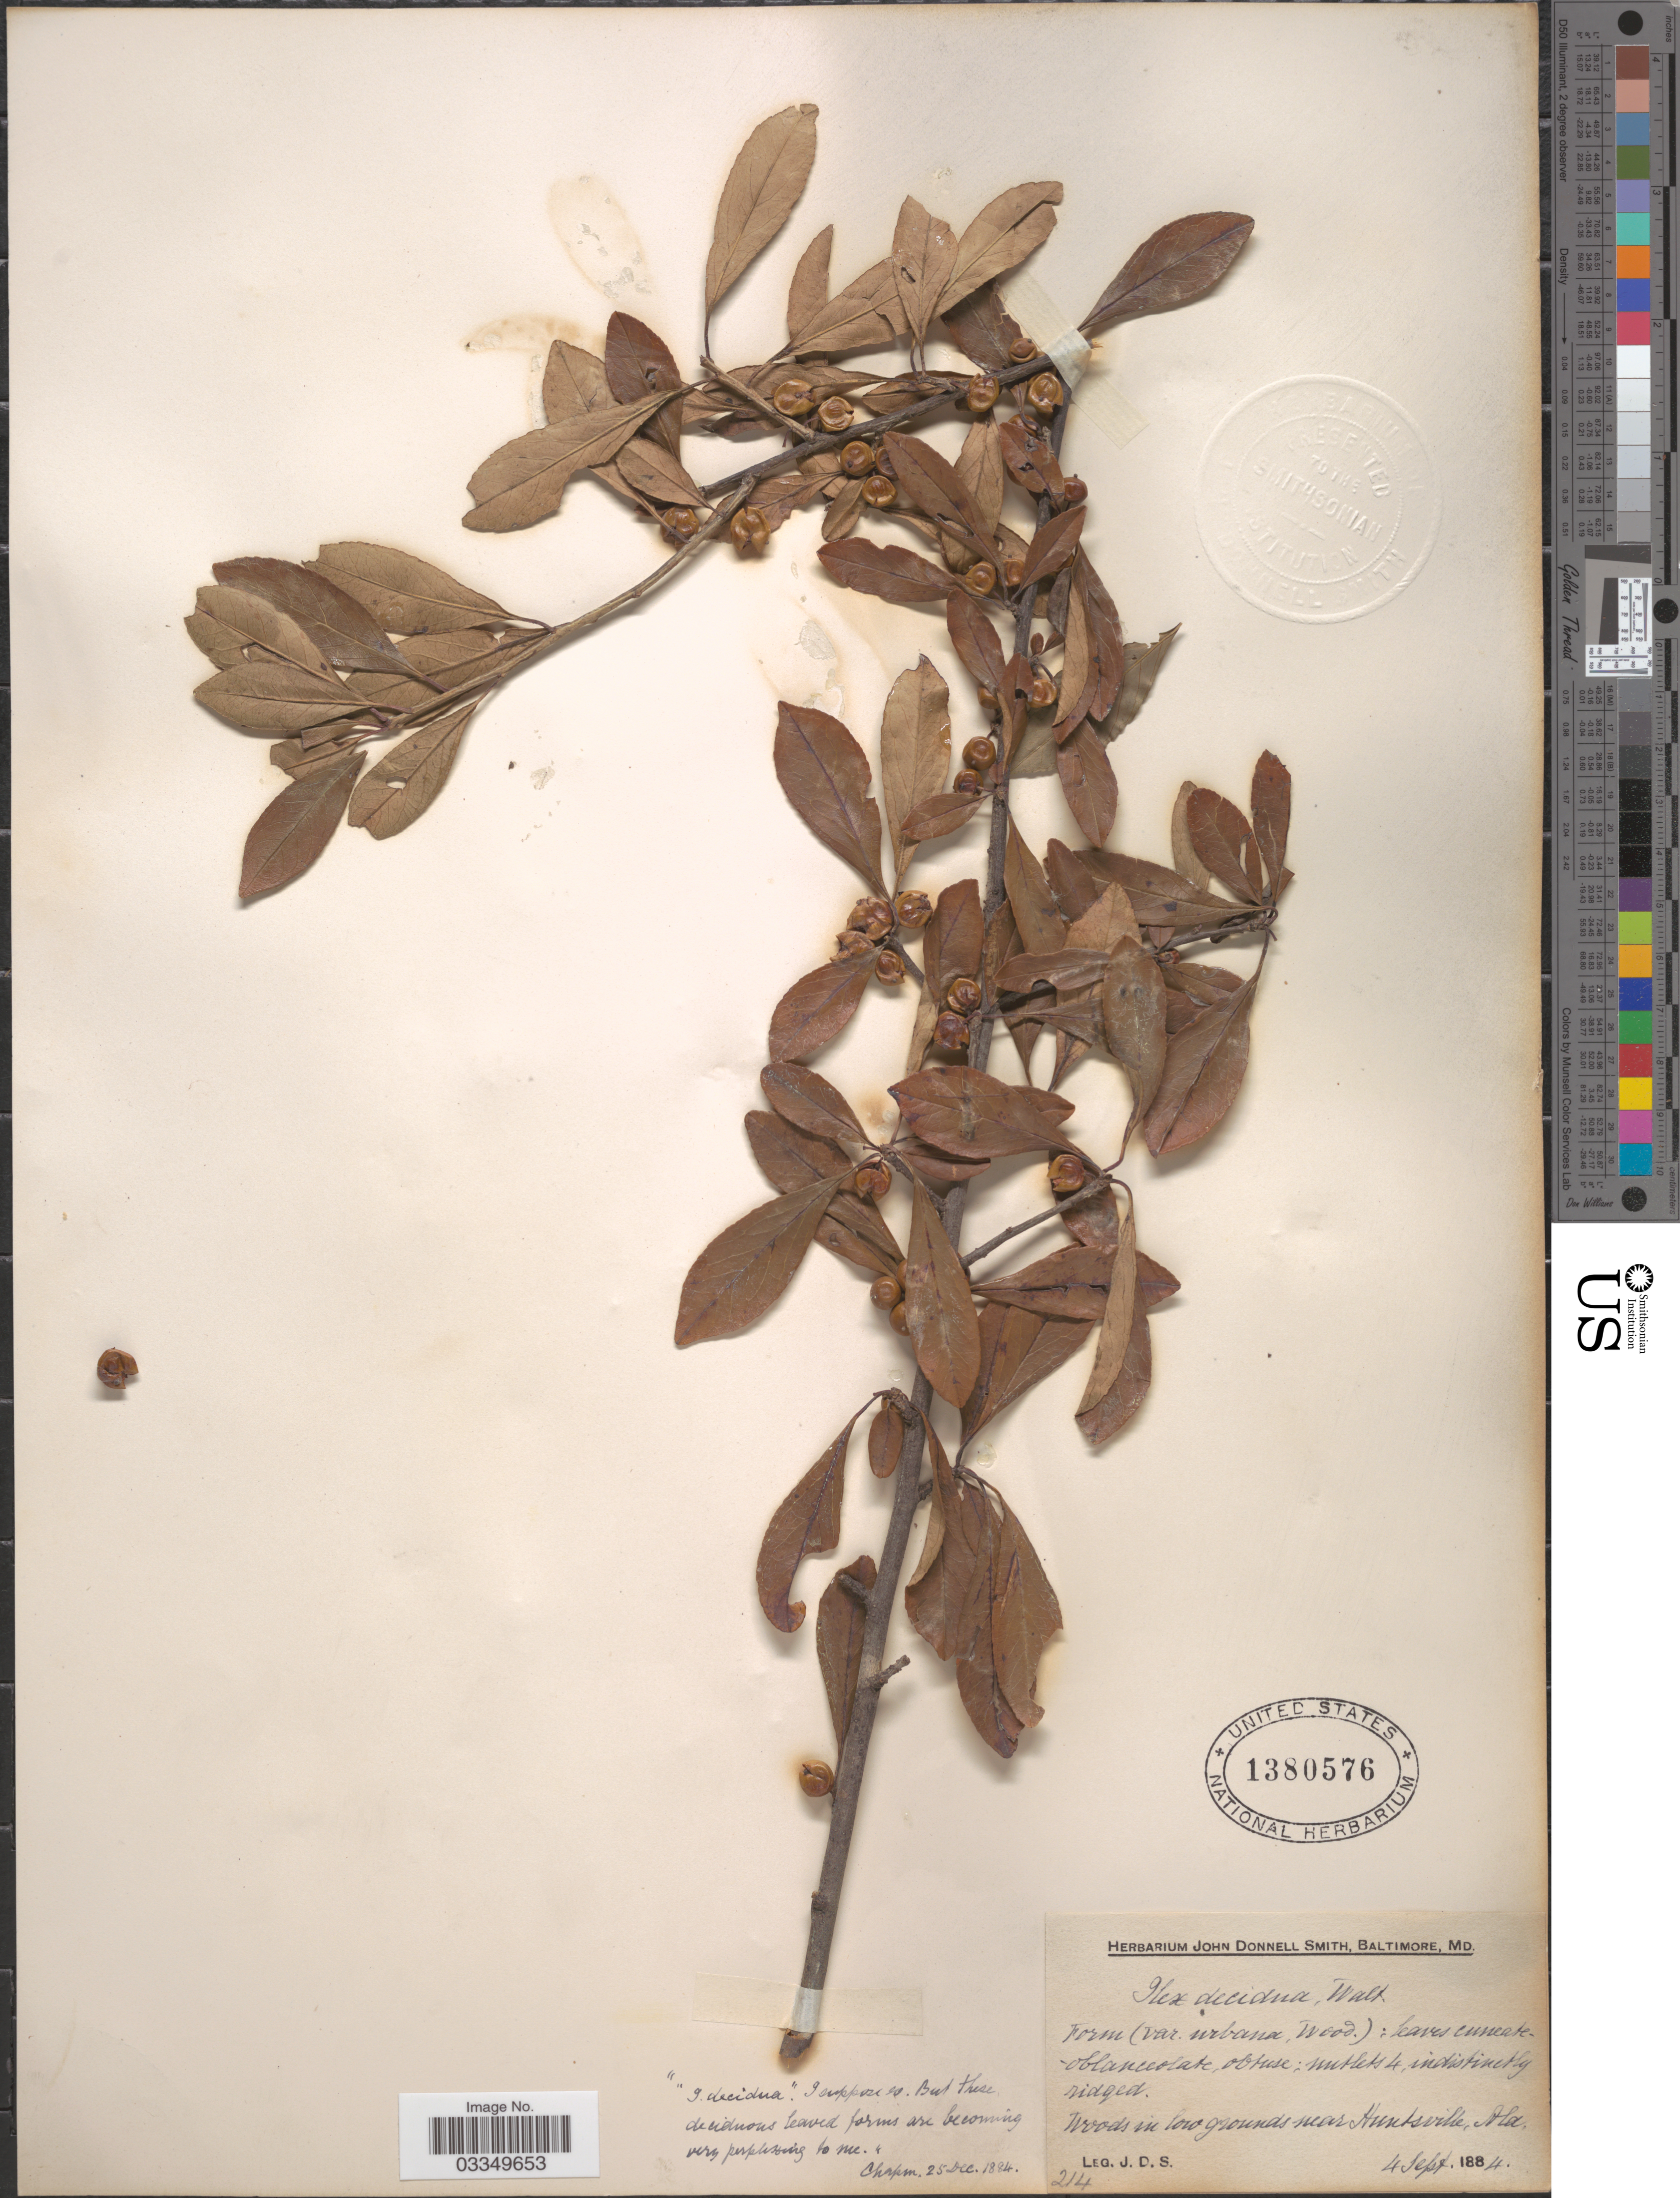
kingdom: Plantae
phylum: Tracheophyta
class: Magnoliopsida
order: Aquifoliales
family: Aquifoliaceae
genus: Ilex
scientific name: Ilex decidua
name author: Walter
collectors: J. Donnell Smith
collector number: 214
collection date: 1884-09-04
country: United States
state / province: Alabama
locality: Near Huntsville.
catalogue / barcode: US 1380576